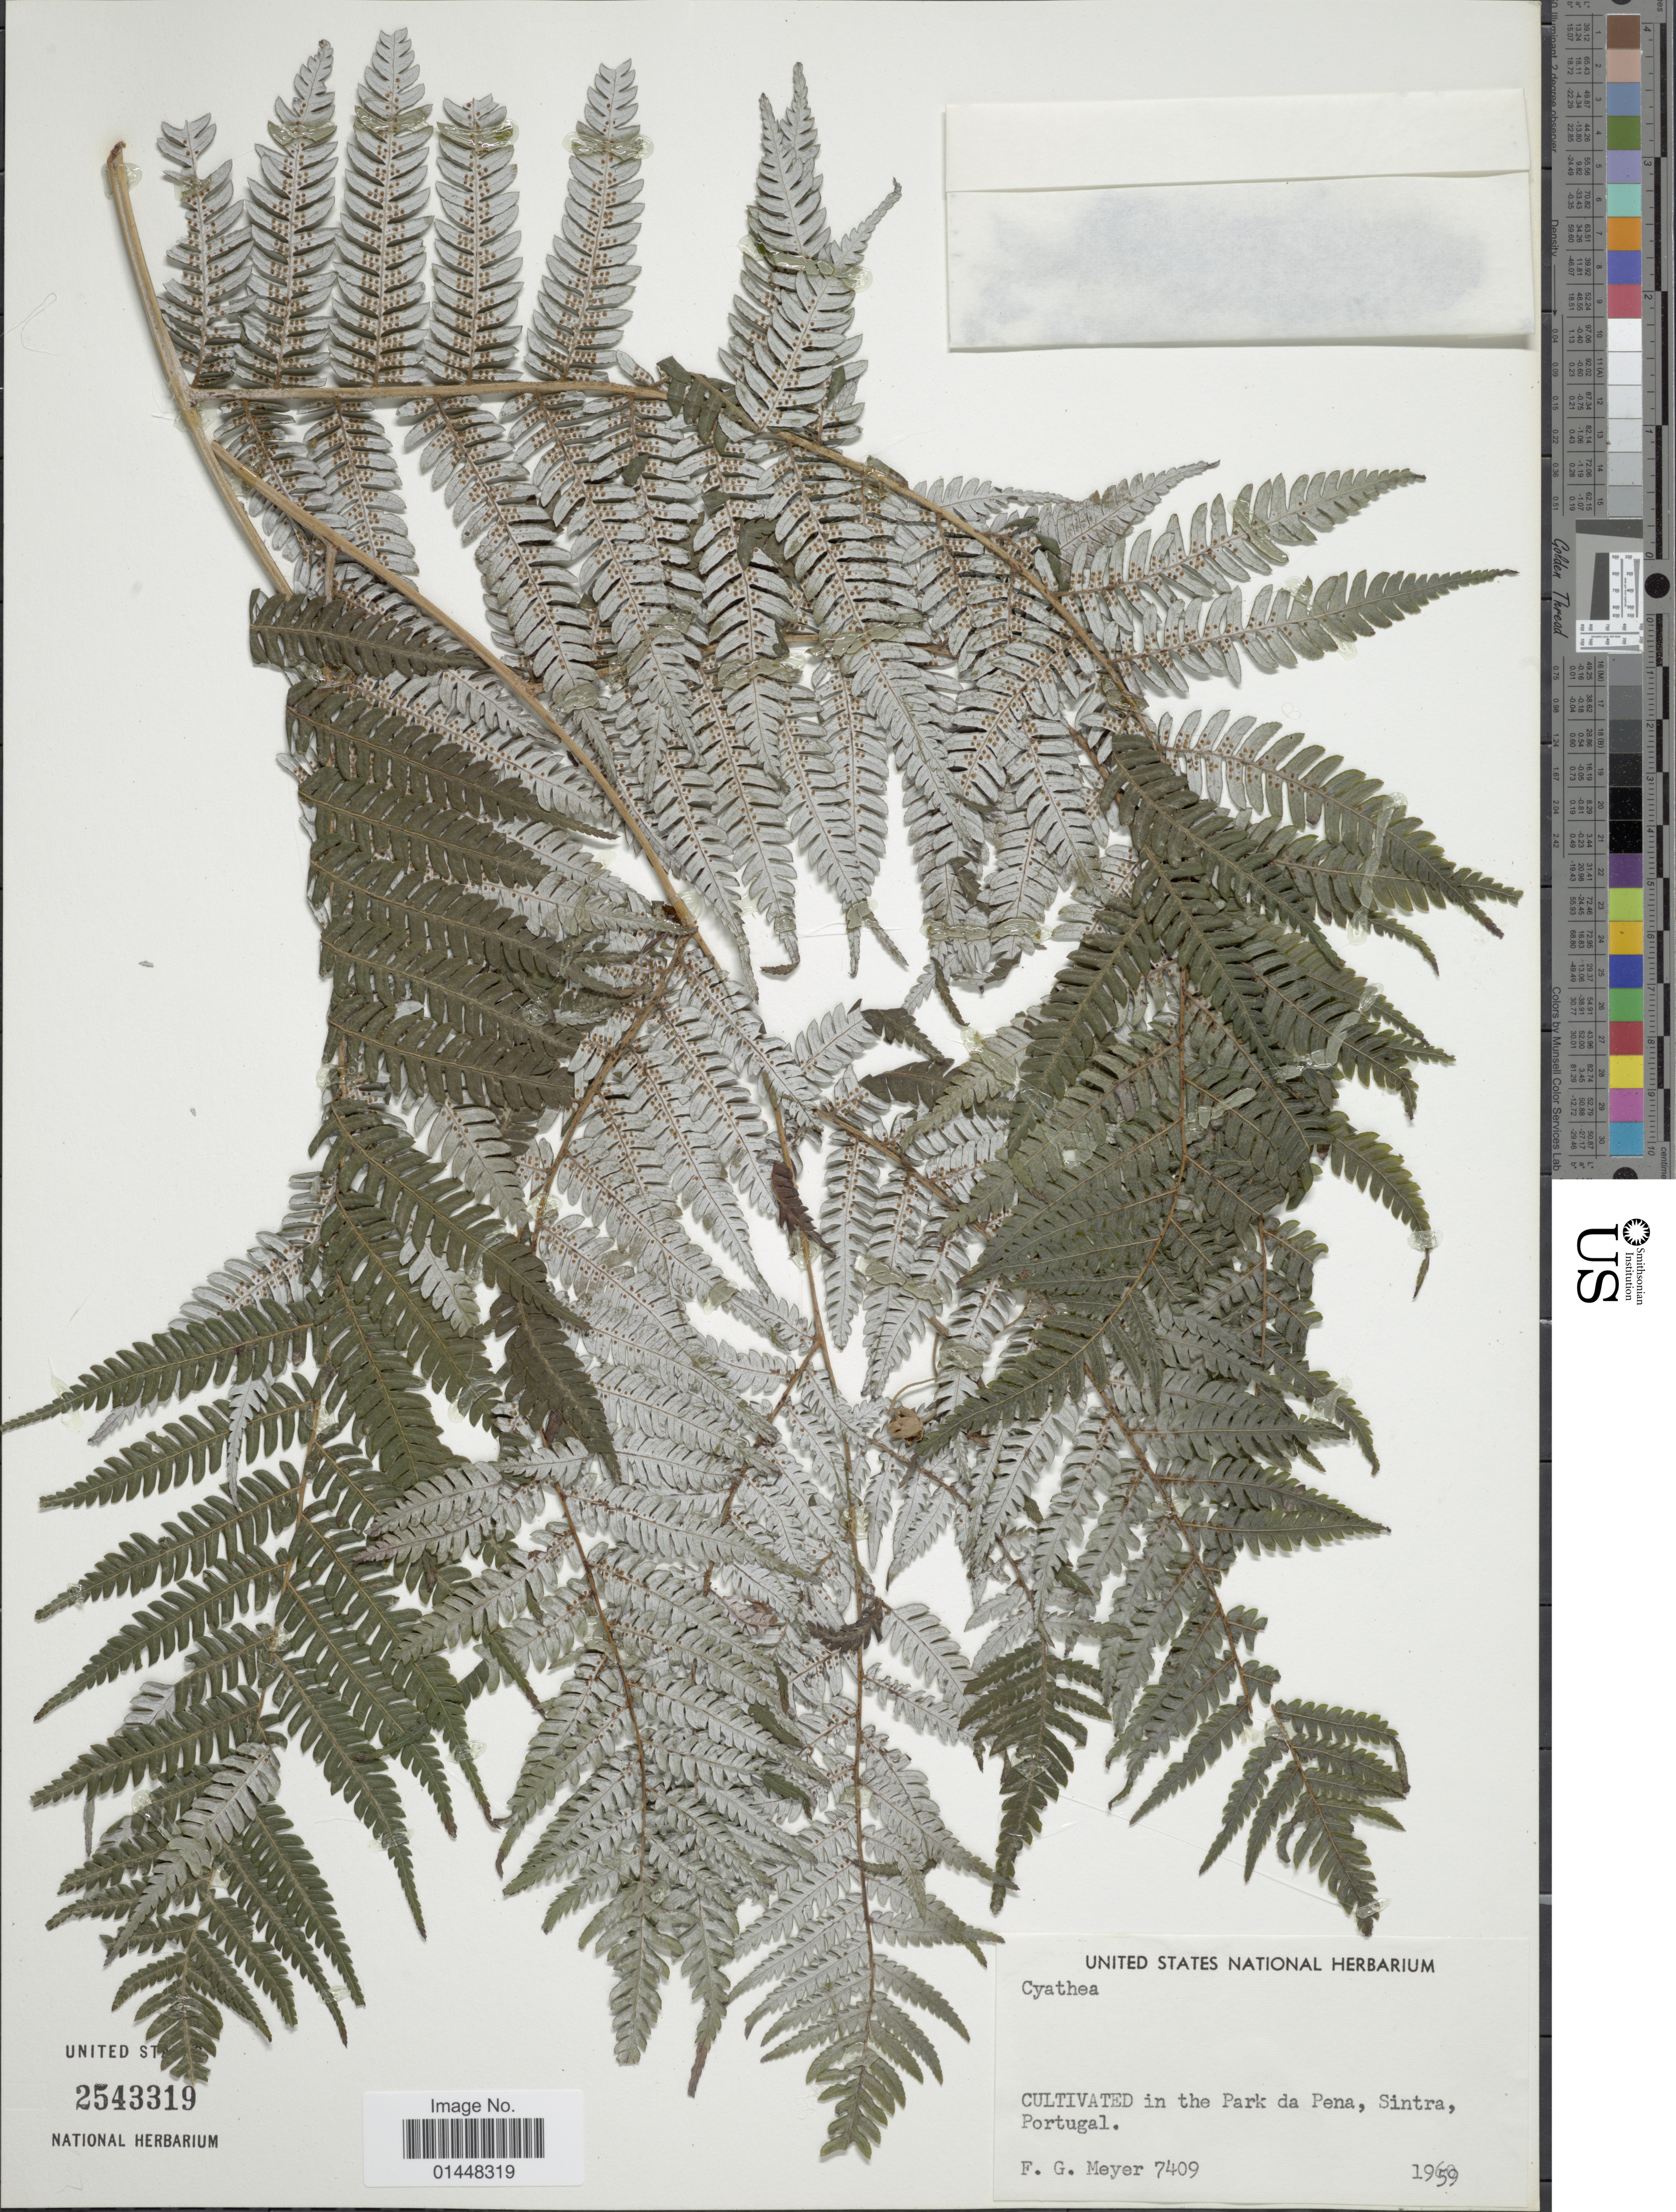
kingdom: Plantae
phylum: Tracheophyta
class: Polypodiopsida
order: Cyatheales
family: Cyatheaceae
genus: Cyathea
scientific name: Cyathea sp.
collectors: F. G. Meyer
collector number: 7409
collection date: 1959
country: Portugal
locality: Cultivated in the Park da pena, Sintra, Portugal.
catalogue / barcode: US 2543319